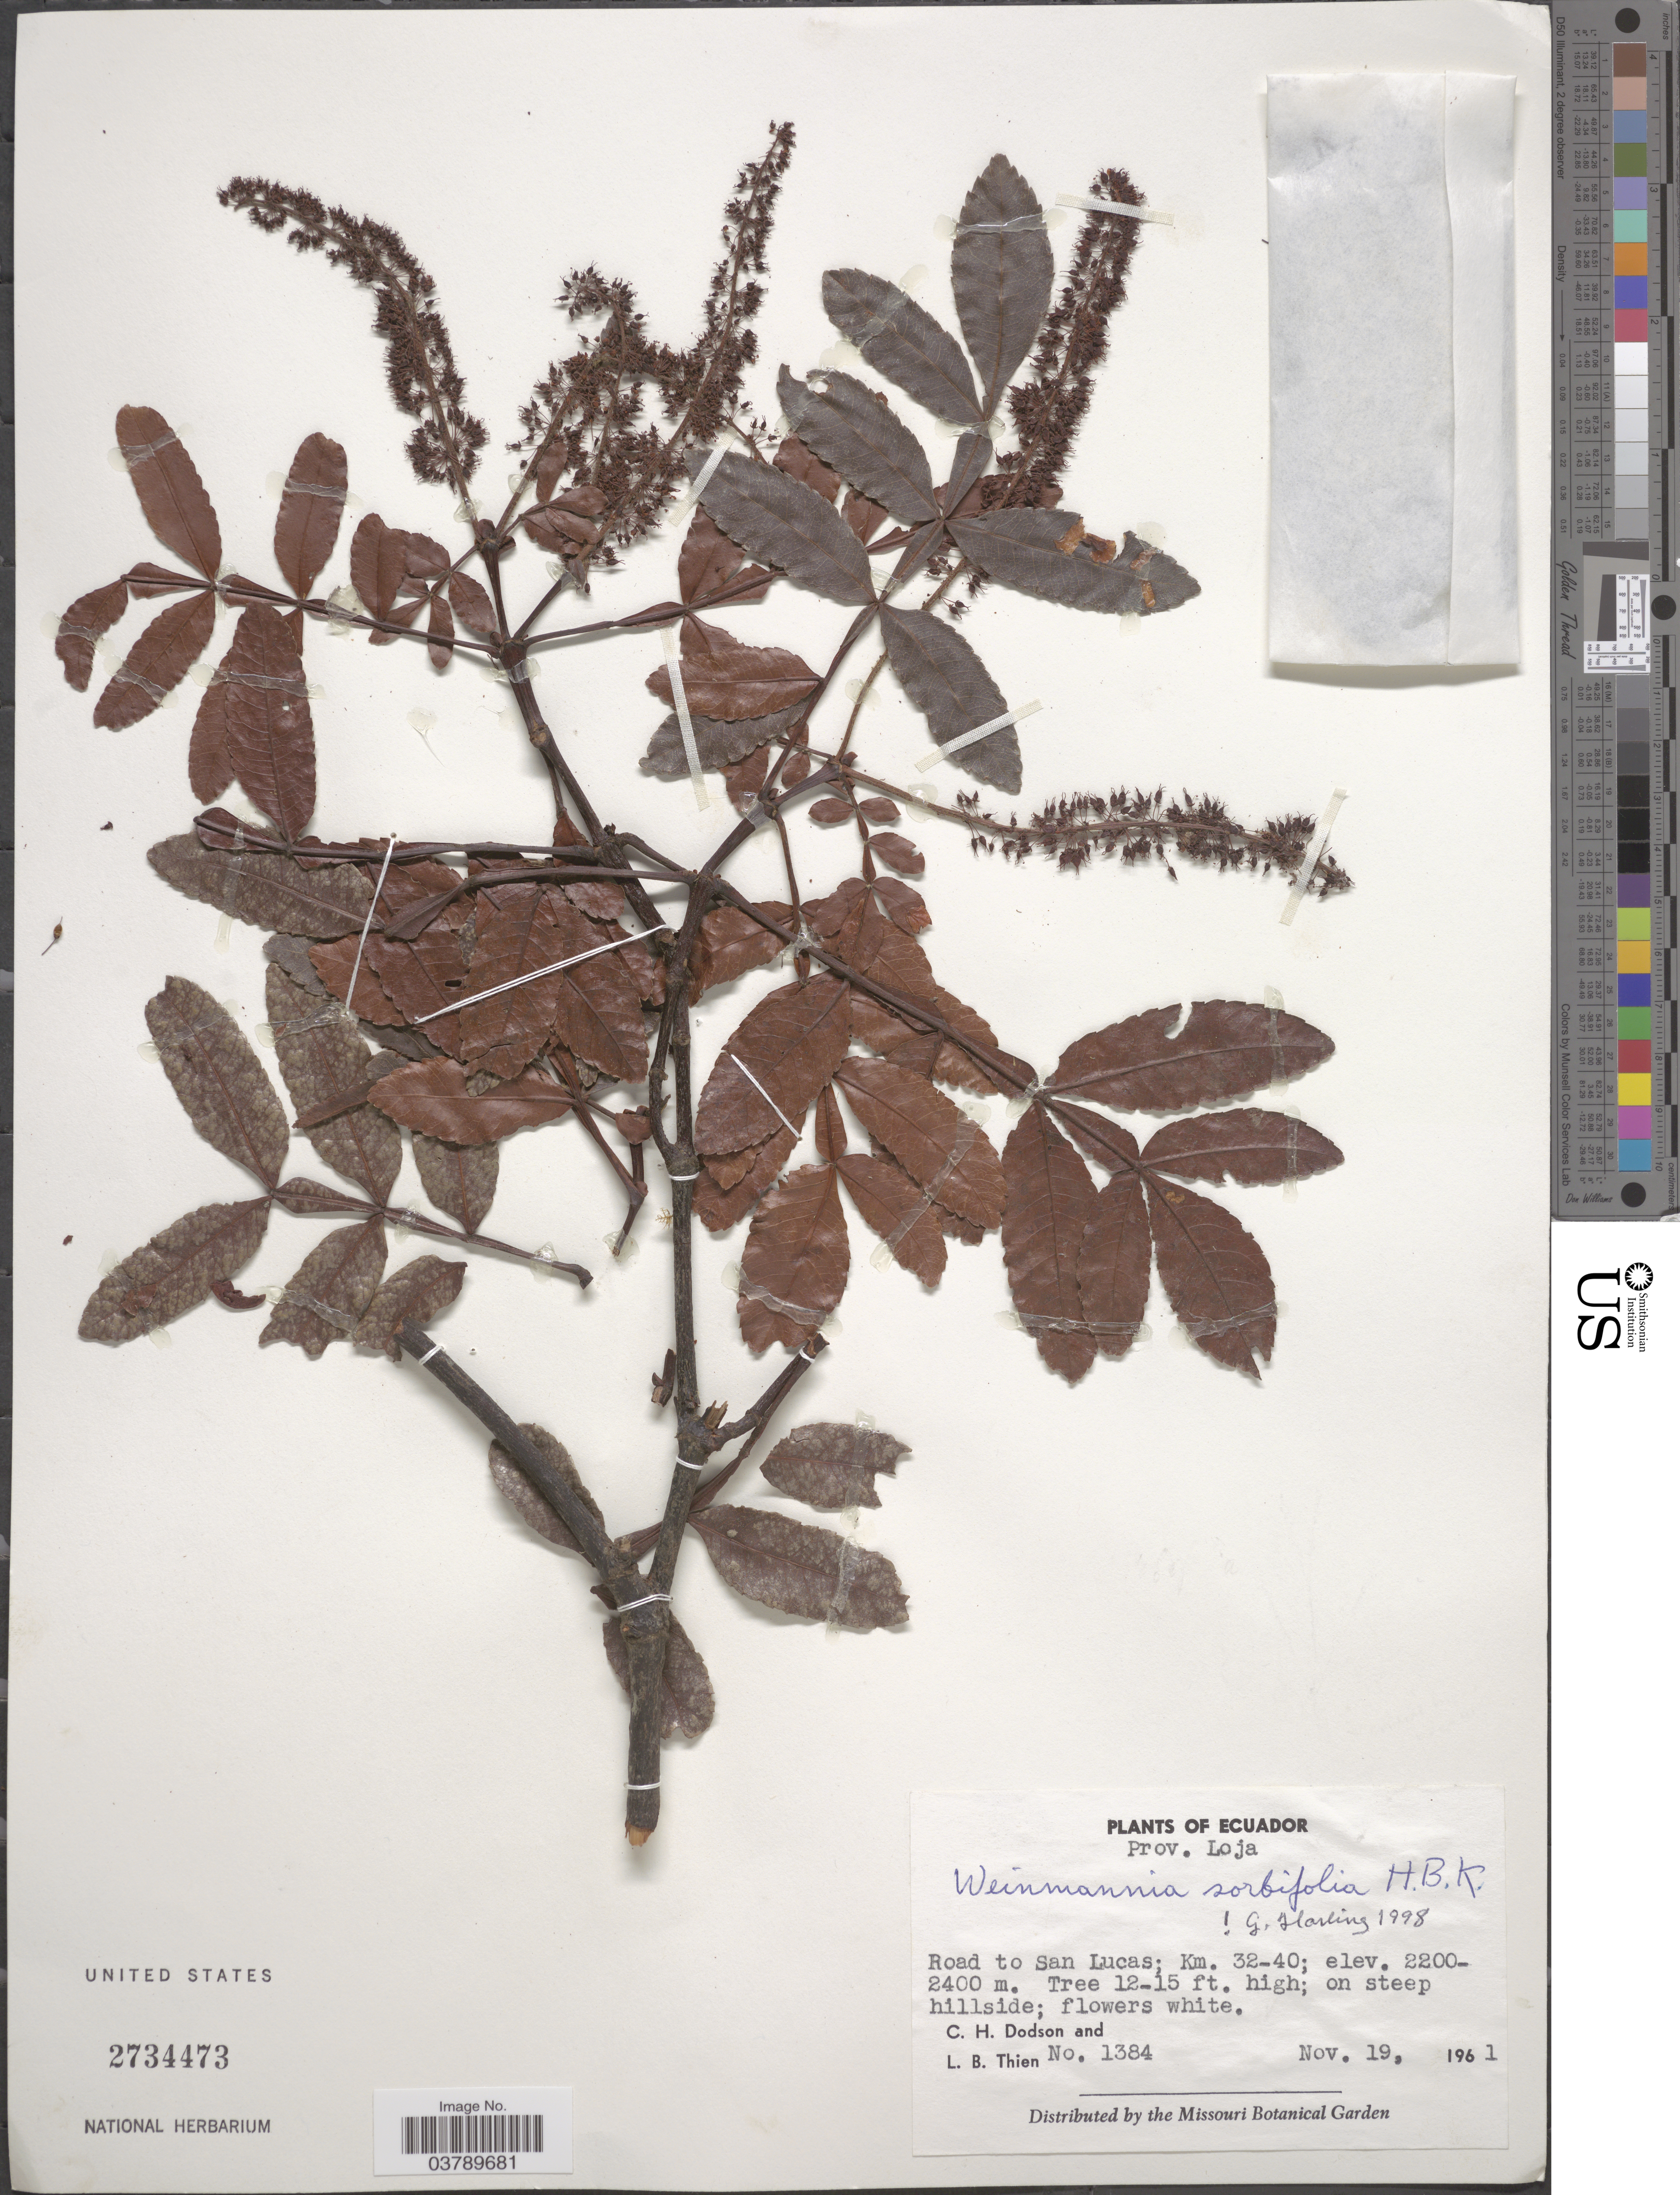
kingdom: Plantae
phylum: Tracheophyta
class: Magnoliopsida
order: Oxalidales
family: Cunoniaceae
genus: Weinmannia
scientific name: Weinmannia sorbifolia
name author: Kunth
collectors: C. H. Dodson & L. Thien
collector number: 1384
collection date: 1961-11-19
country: Ecuador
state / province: Loja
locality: Road to San Lucas; Km. 32-40.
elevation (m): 2200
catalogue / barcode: US 2734473